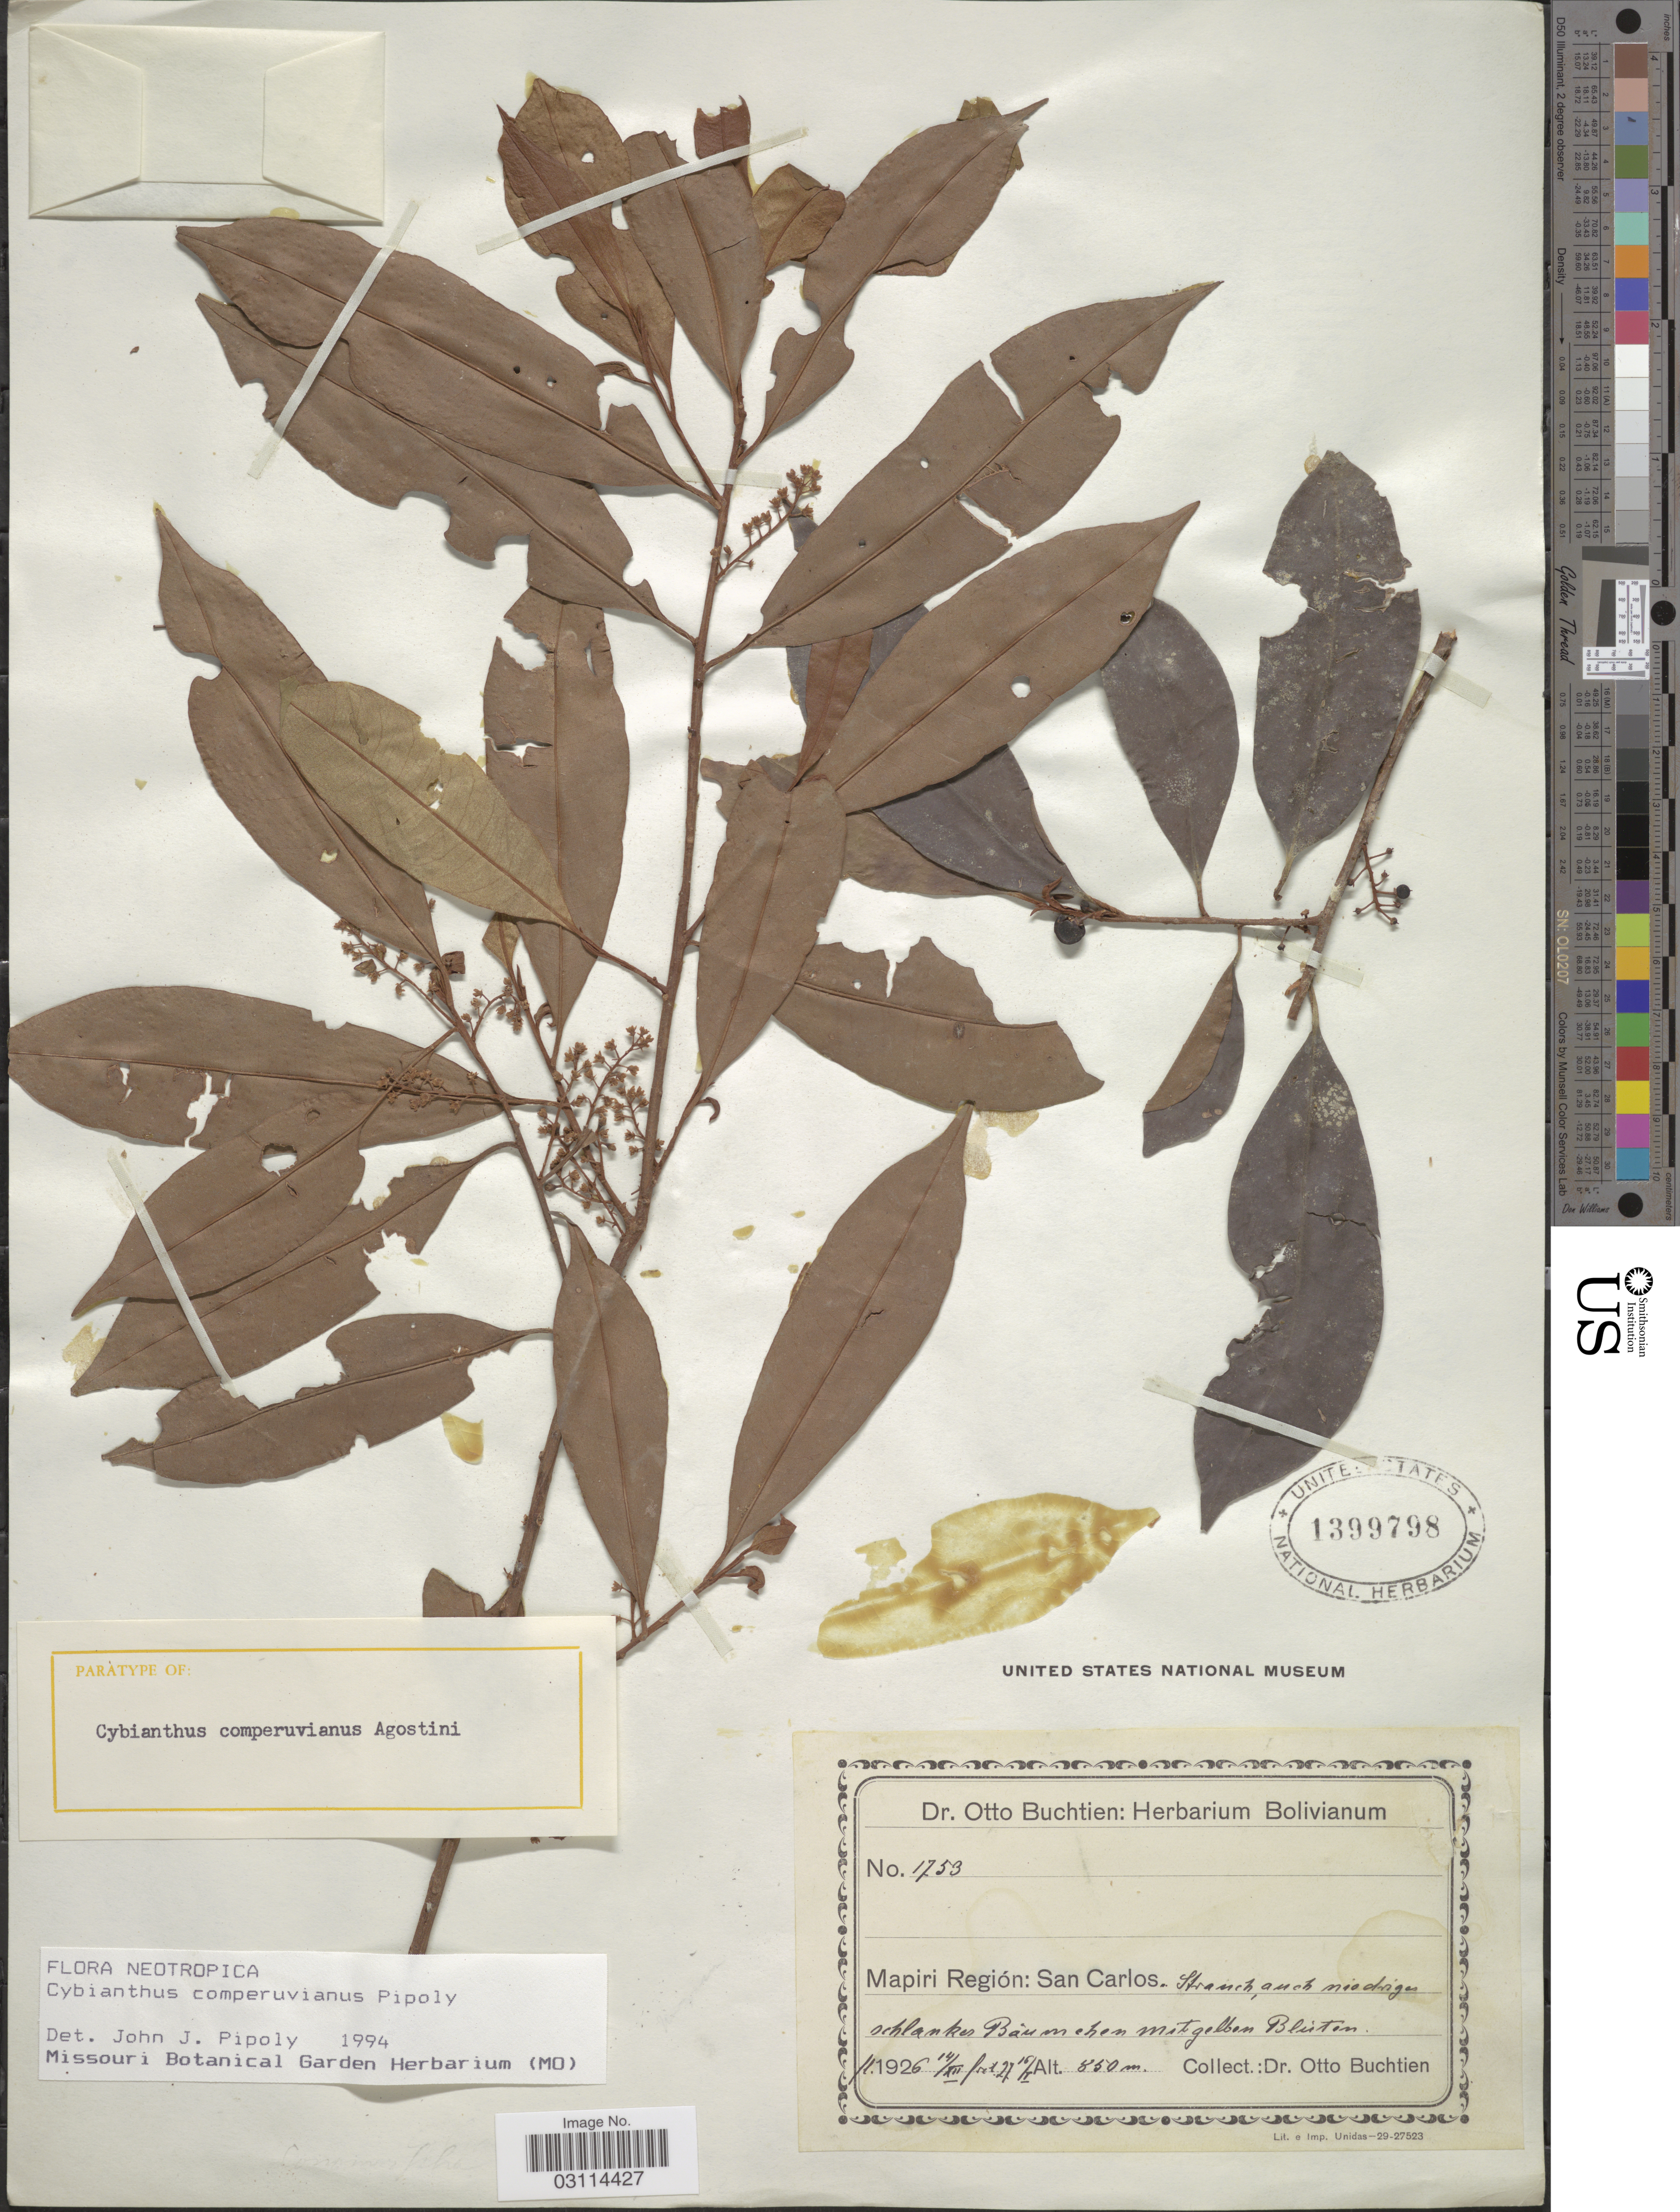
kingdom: Plantae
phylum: Tracheophyta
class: Magnoliopsida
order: Ericales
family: Primulaceae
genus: Cybianthus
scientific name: Cybianthus comperuvianus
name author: Pipoly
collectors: O. Buchtien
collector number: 1753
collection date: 1926-12-14/1927-01-16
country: Bolivia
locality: Mapiri Región: San Carlos.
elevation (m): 850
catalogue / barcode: US 1399798